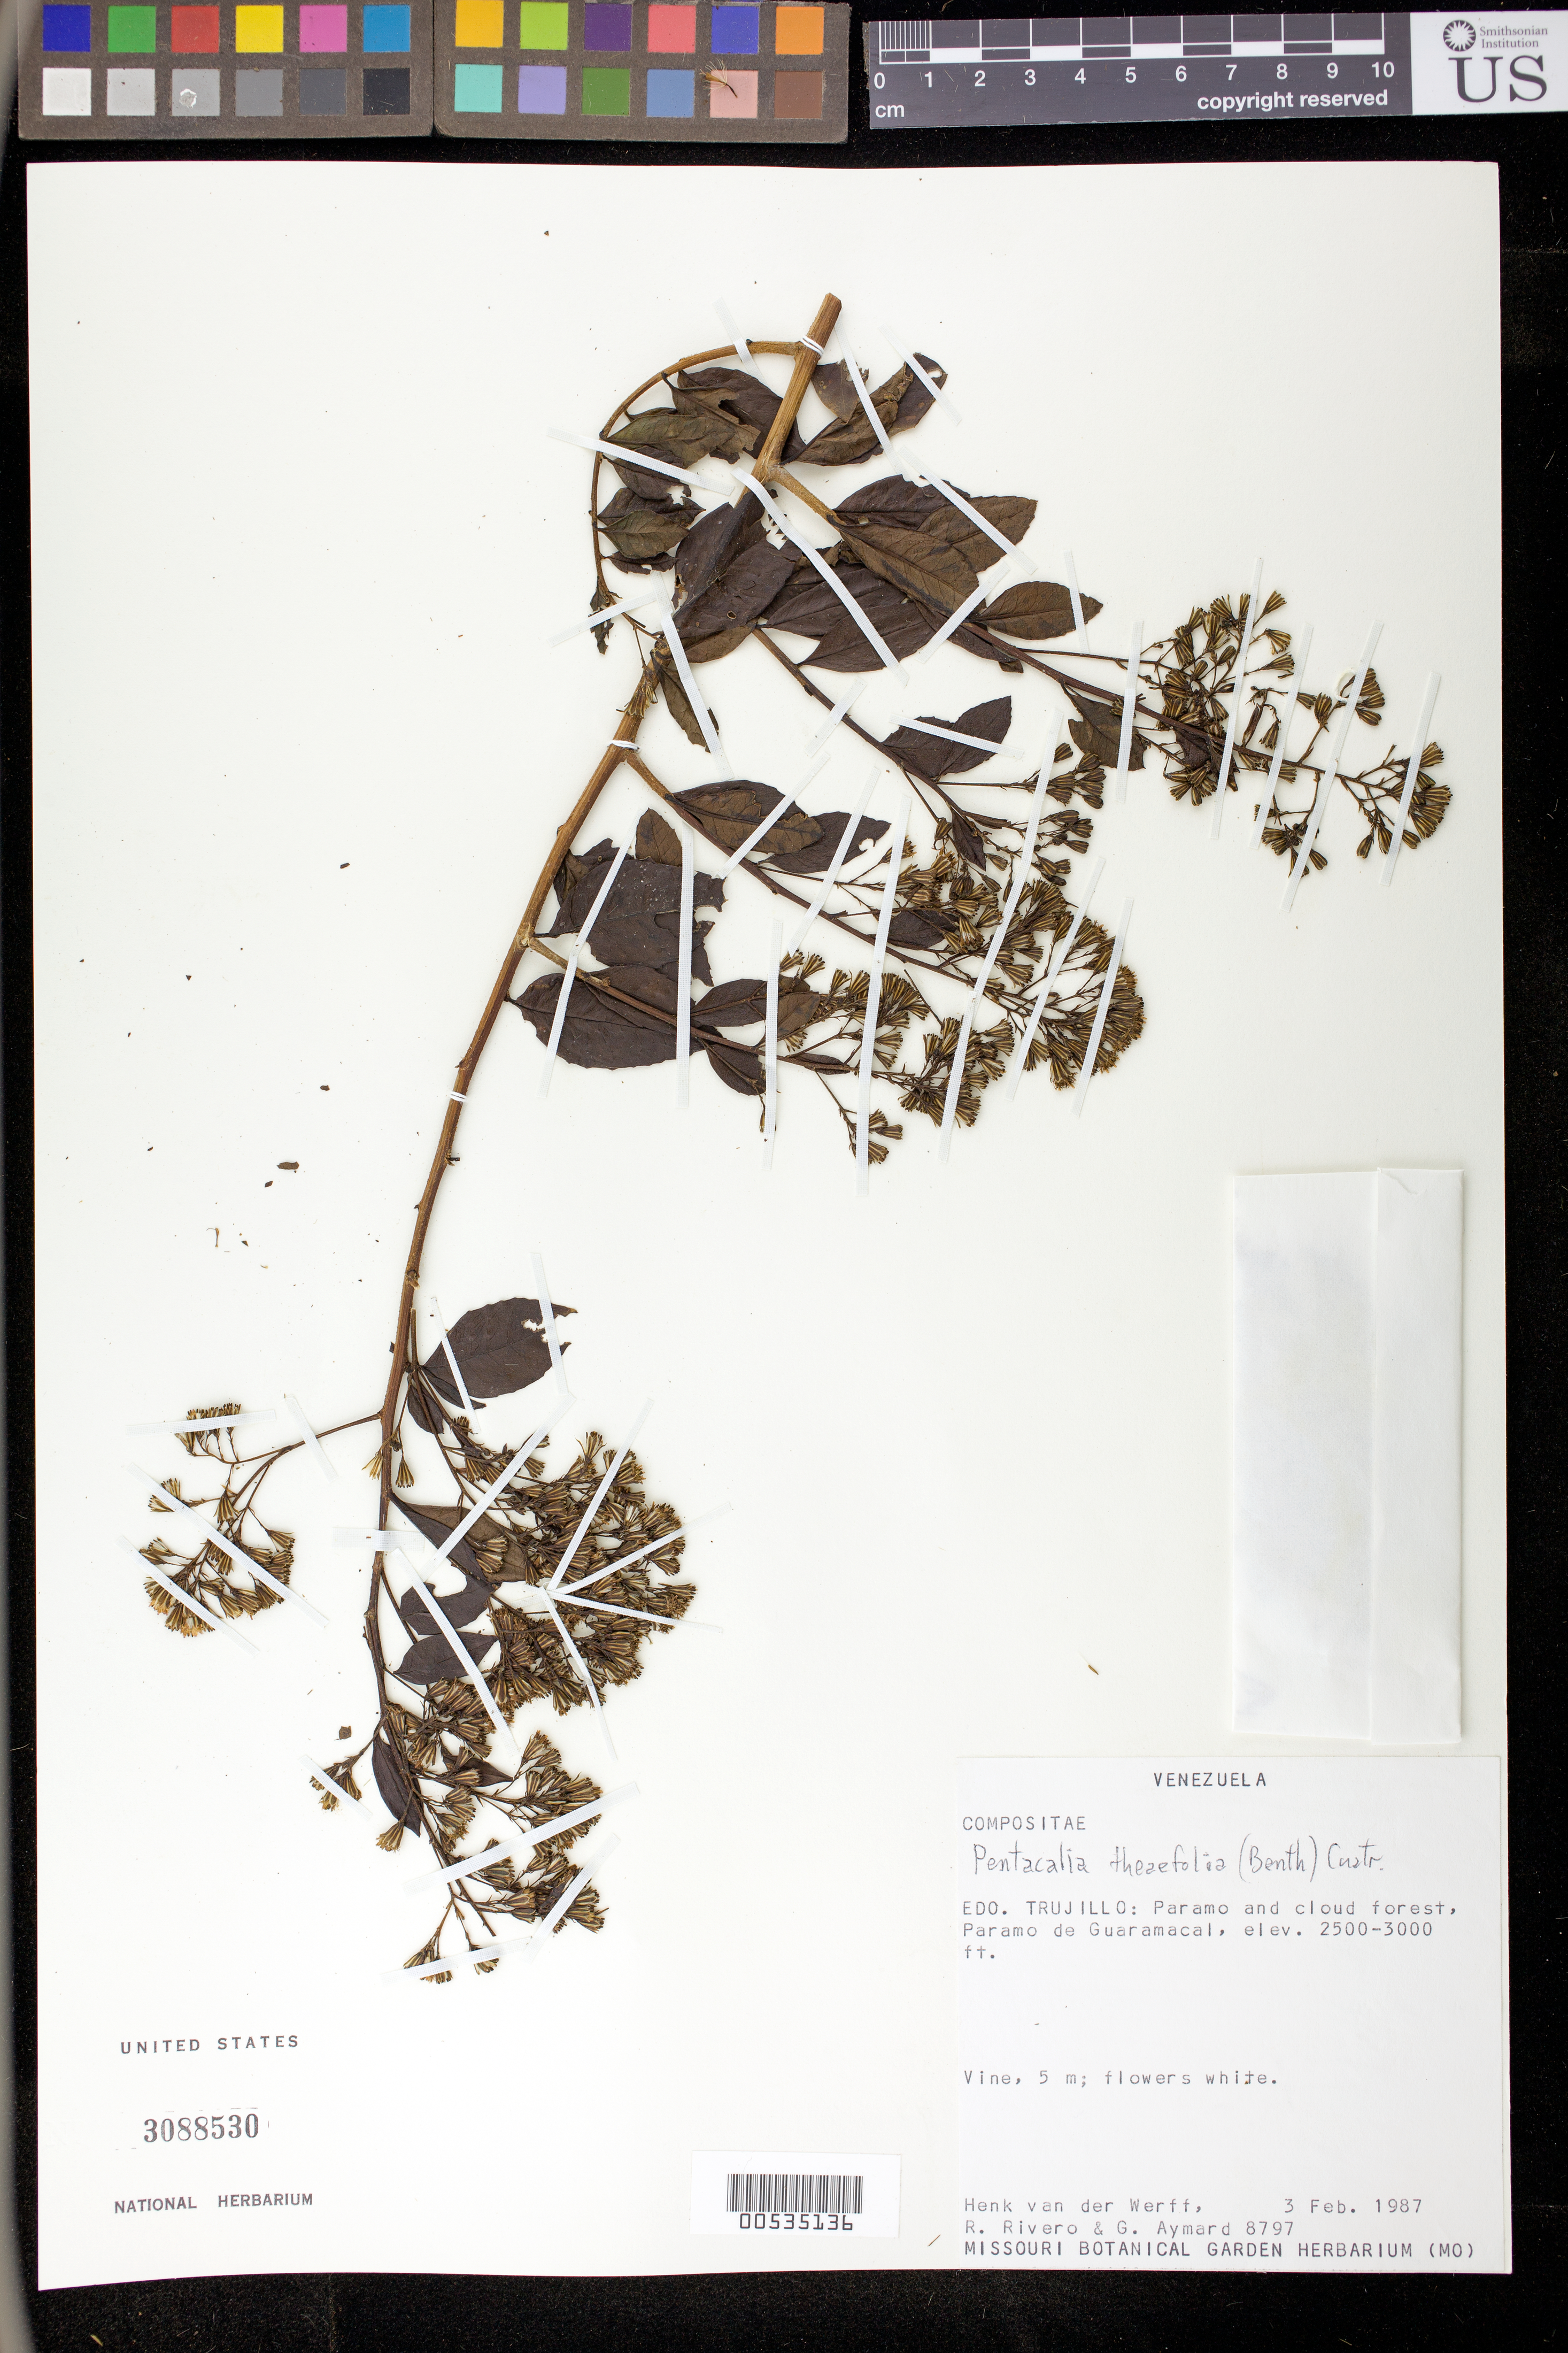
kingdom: Plantae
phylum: Tracheophyta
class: Magnoliopsida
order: Asterales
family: Asteraceae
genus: Pentacalia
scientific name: Pentacalia theifolia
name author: (Benth.) Cuatrec.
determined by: Robinson, Harold E., (US)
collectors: H. van der Werff, R. Rivero & G. A. Aymard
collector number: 8797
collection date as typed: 03 Feb 1987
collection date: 1987-02-03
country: Venezuela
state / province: Trujillo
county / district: Boconó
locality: Paramo de Guaramacal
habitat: Paramo and cloud forest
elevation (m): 2500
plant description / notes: MO, PORT, US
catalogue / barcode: US 3088530